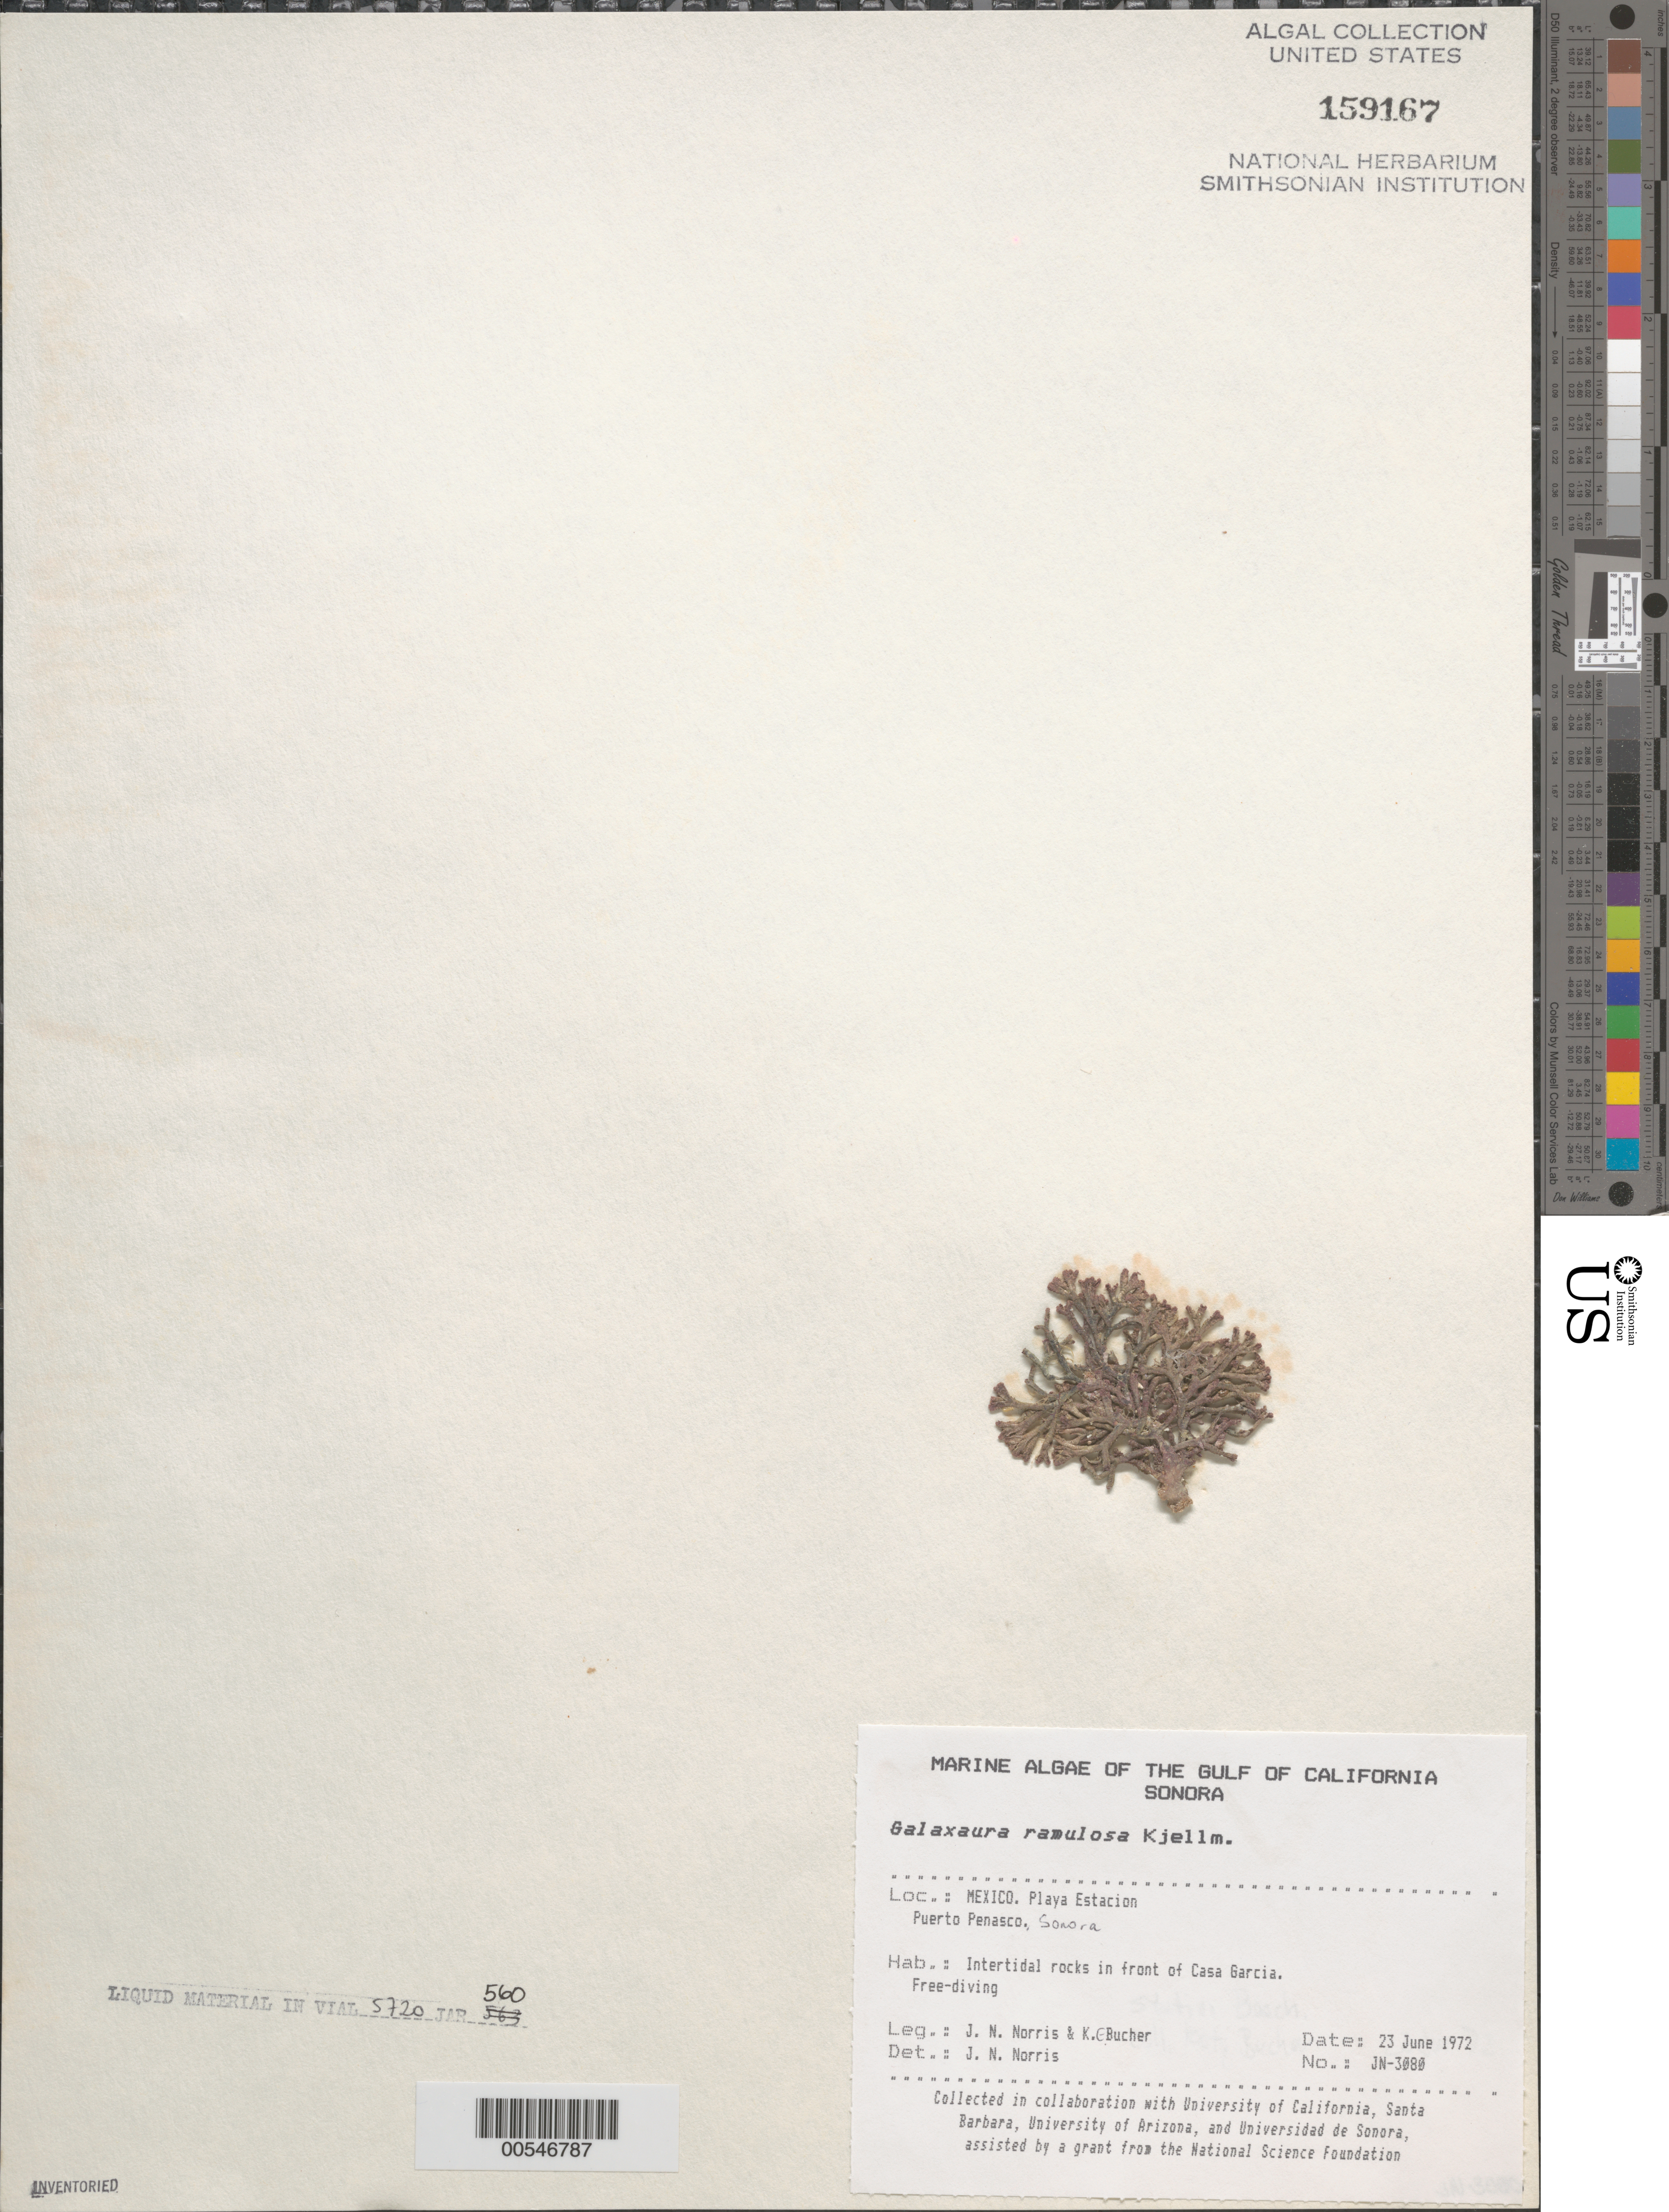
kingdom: Plantae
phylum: Rhodophyta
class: Florideophyceae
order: Nemaliales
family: Galaxauraceae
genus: Galaxaura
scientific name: Galaxaura rugosa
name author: (Ellis & Sol.) J.V.Lamouroux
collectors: J. N. Norris & K. E. Bucher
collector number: JN-3080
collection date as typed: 23 Jun 1972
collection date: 1972-06-23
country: Mexico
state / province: Sonora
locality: Playa Estacion, Puerto Penasco, Casa Garcia shore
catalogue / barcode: US 159167